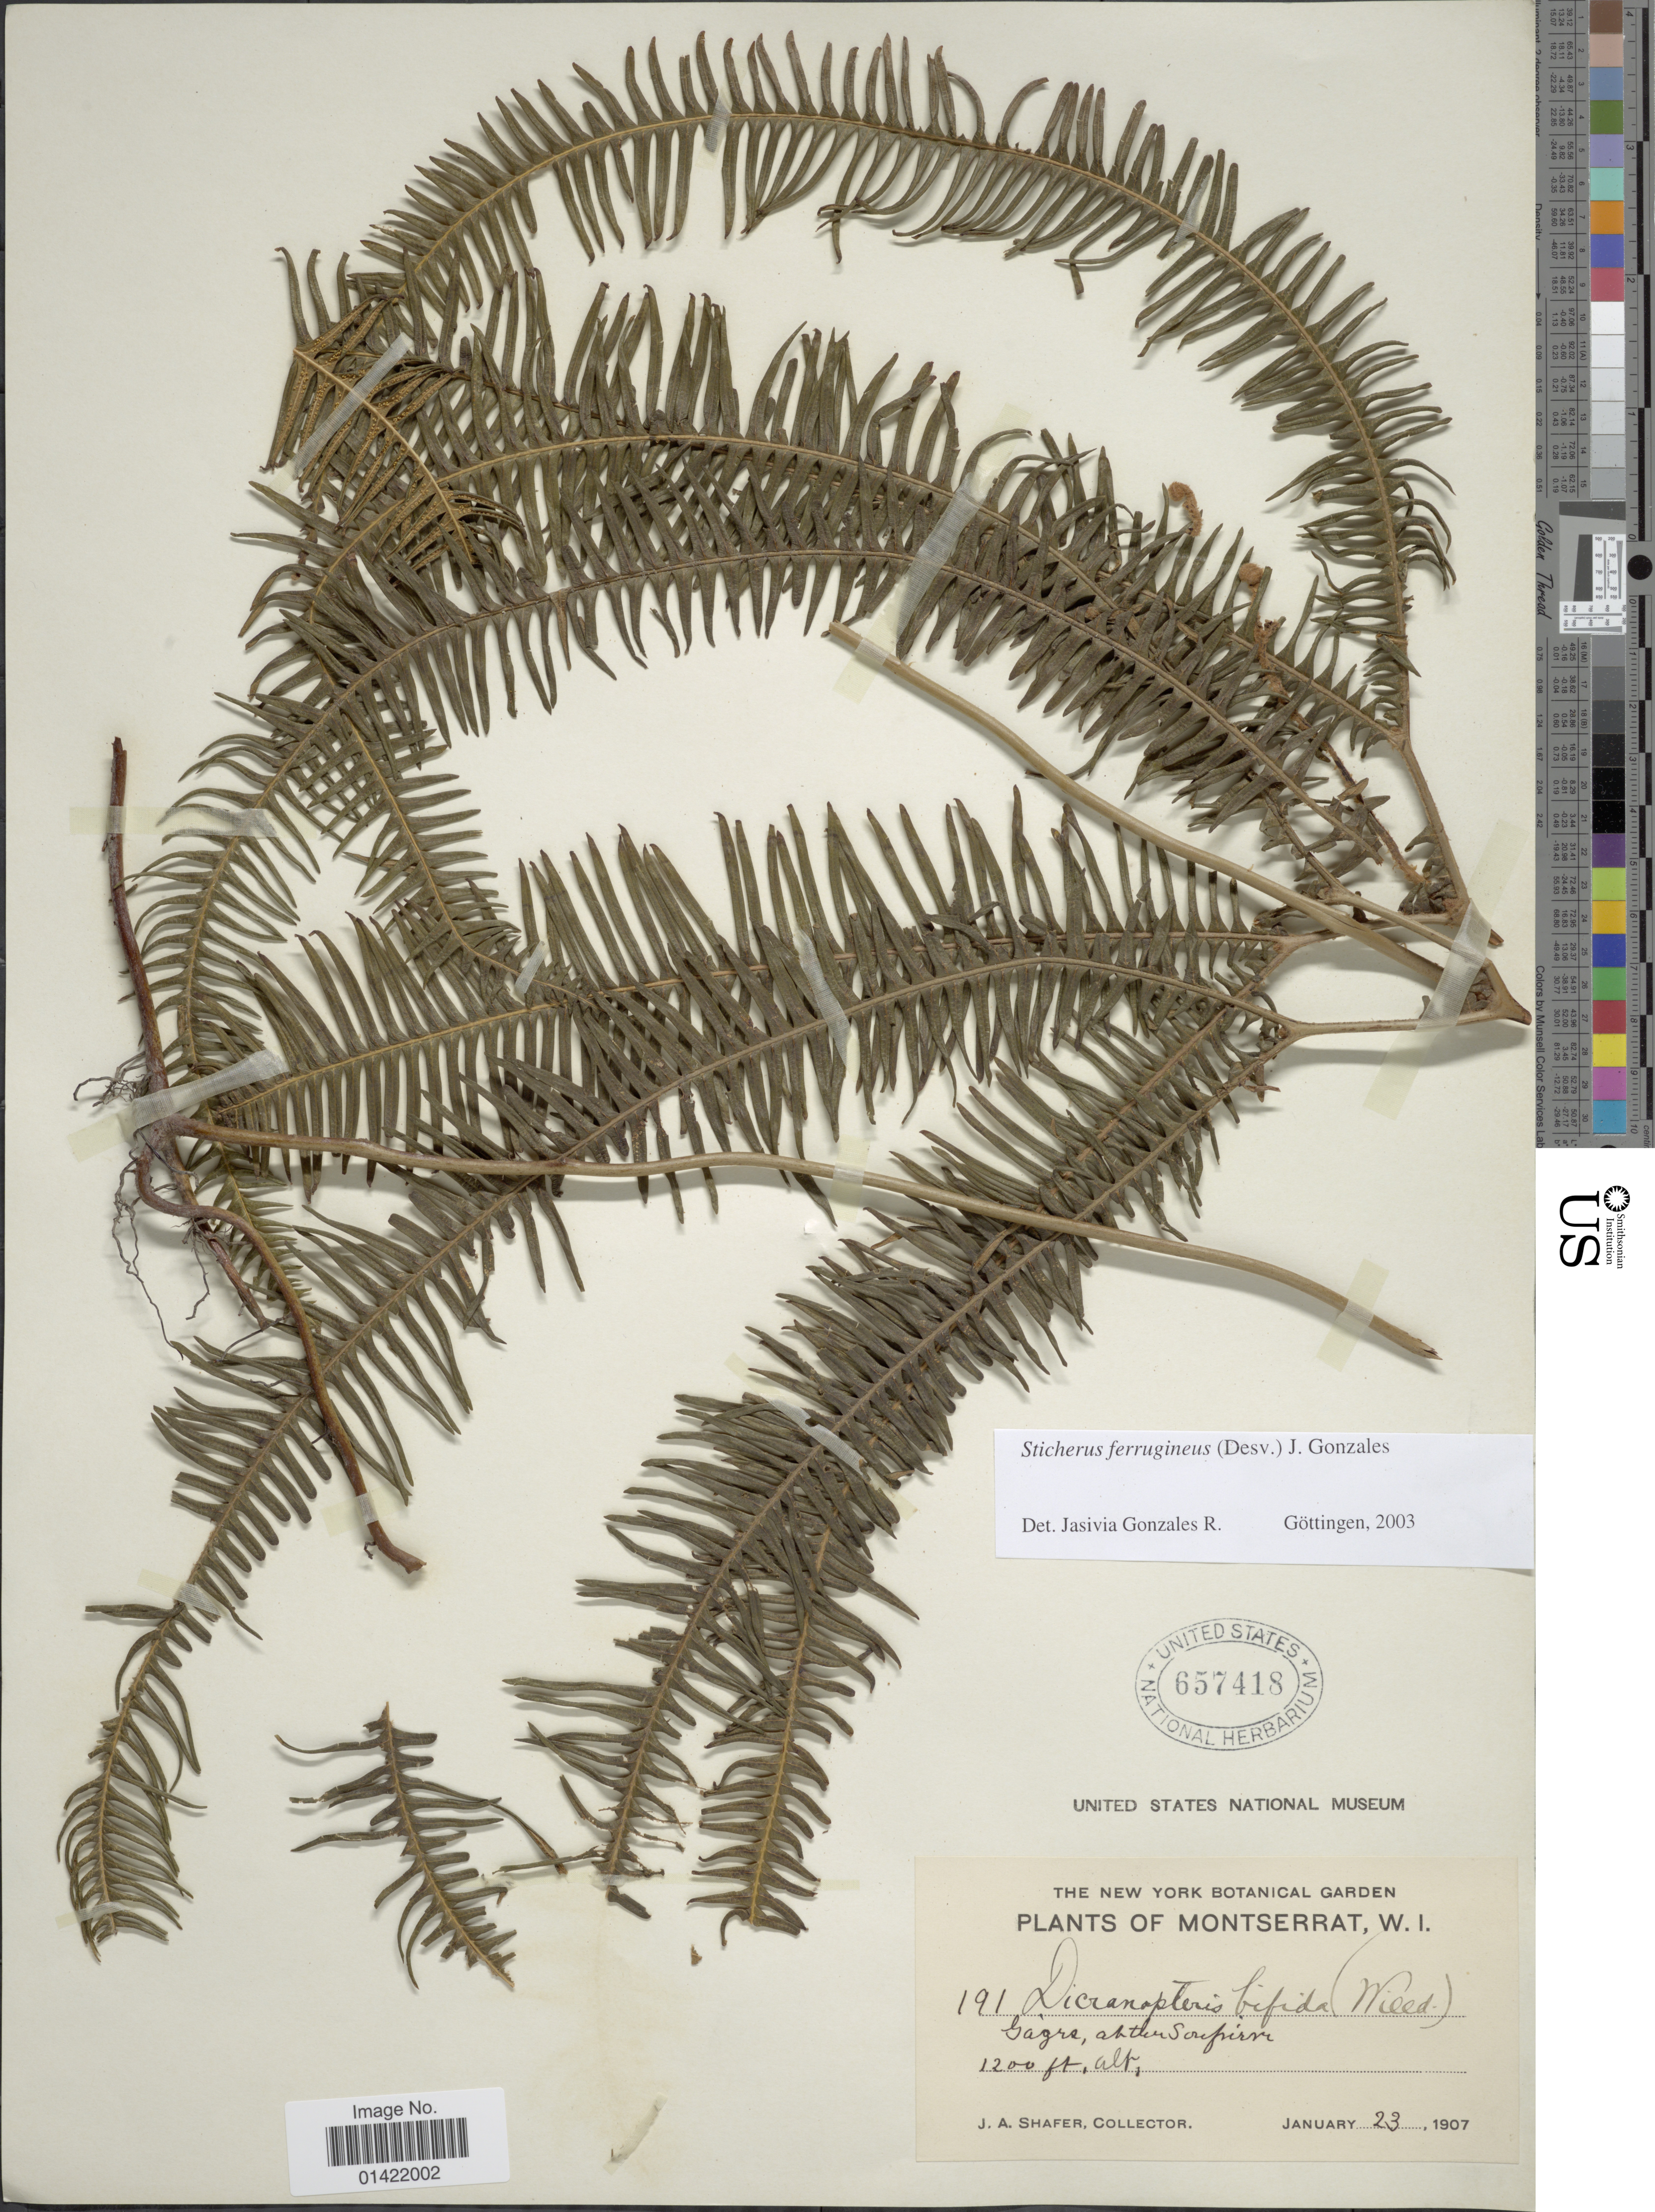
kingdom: Plantae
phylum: Tracheophyta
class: Polypodiopsida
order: Gleicheniales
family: Gleicheniaceae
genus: Sticherus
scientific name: Sticherus ferrugineus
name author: (Desv.) J. Gonzales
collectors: J. A. Shafer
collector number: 191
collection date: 1907-01-23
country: Montserrat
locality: gages, above Soufriere.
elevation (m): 366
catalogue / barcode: US 657418